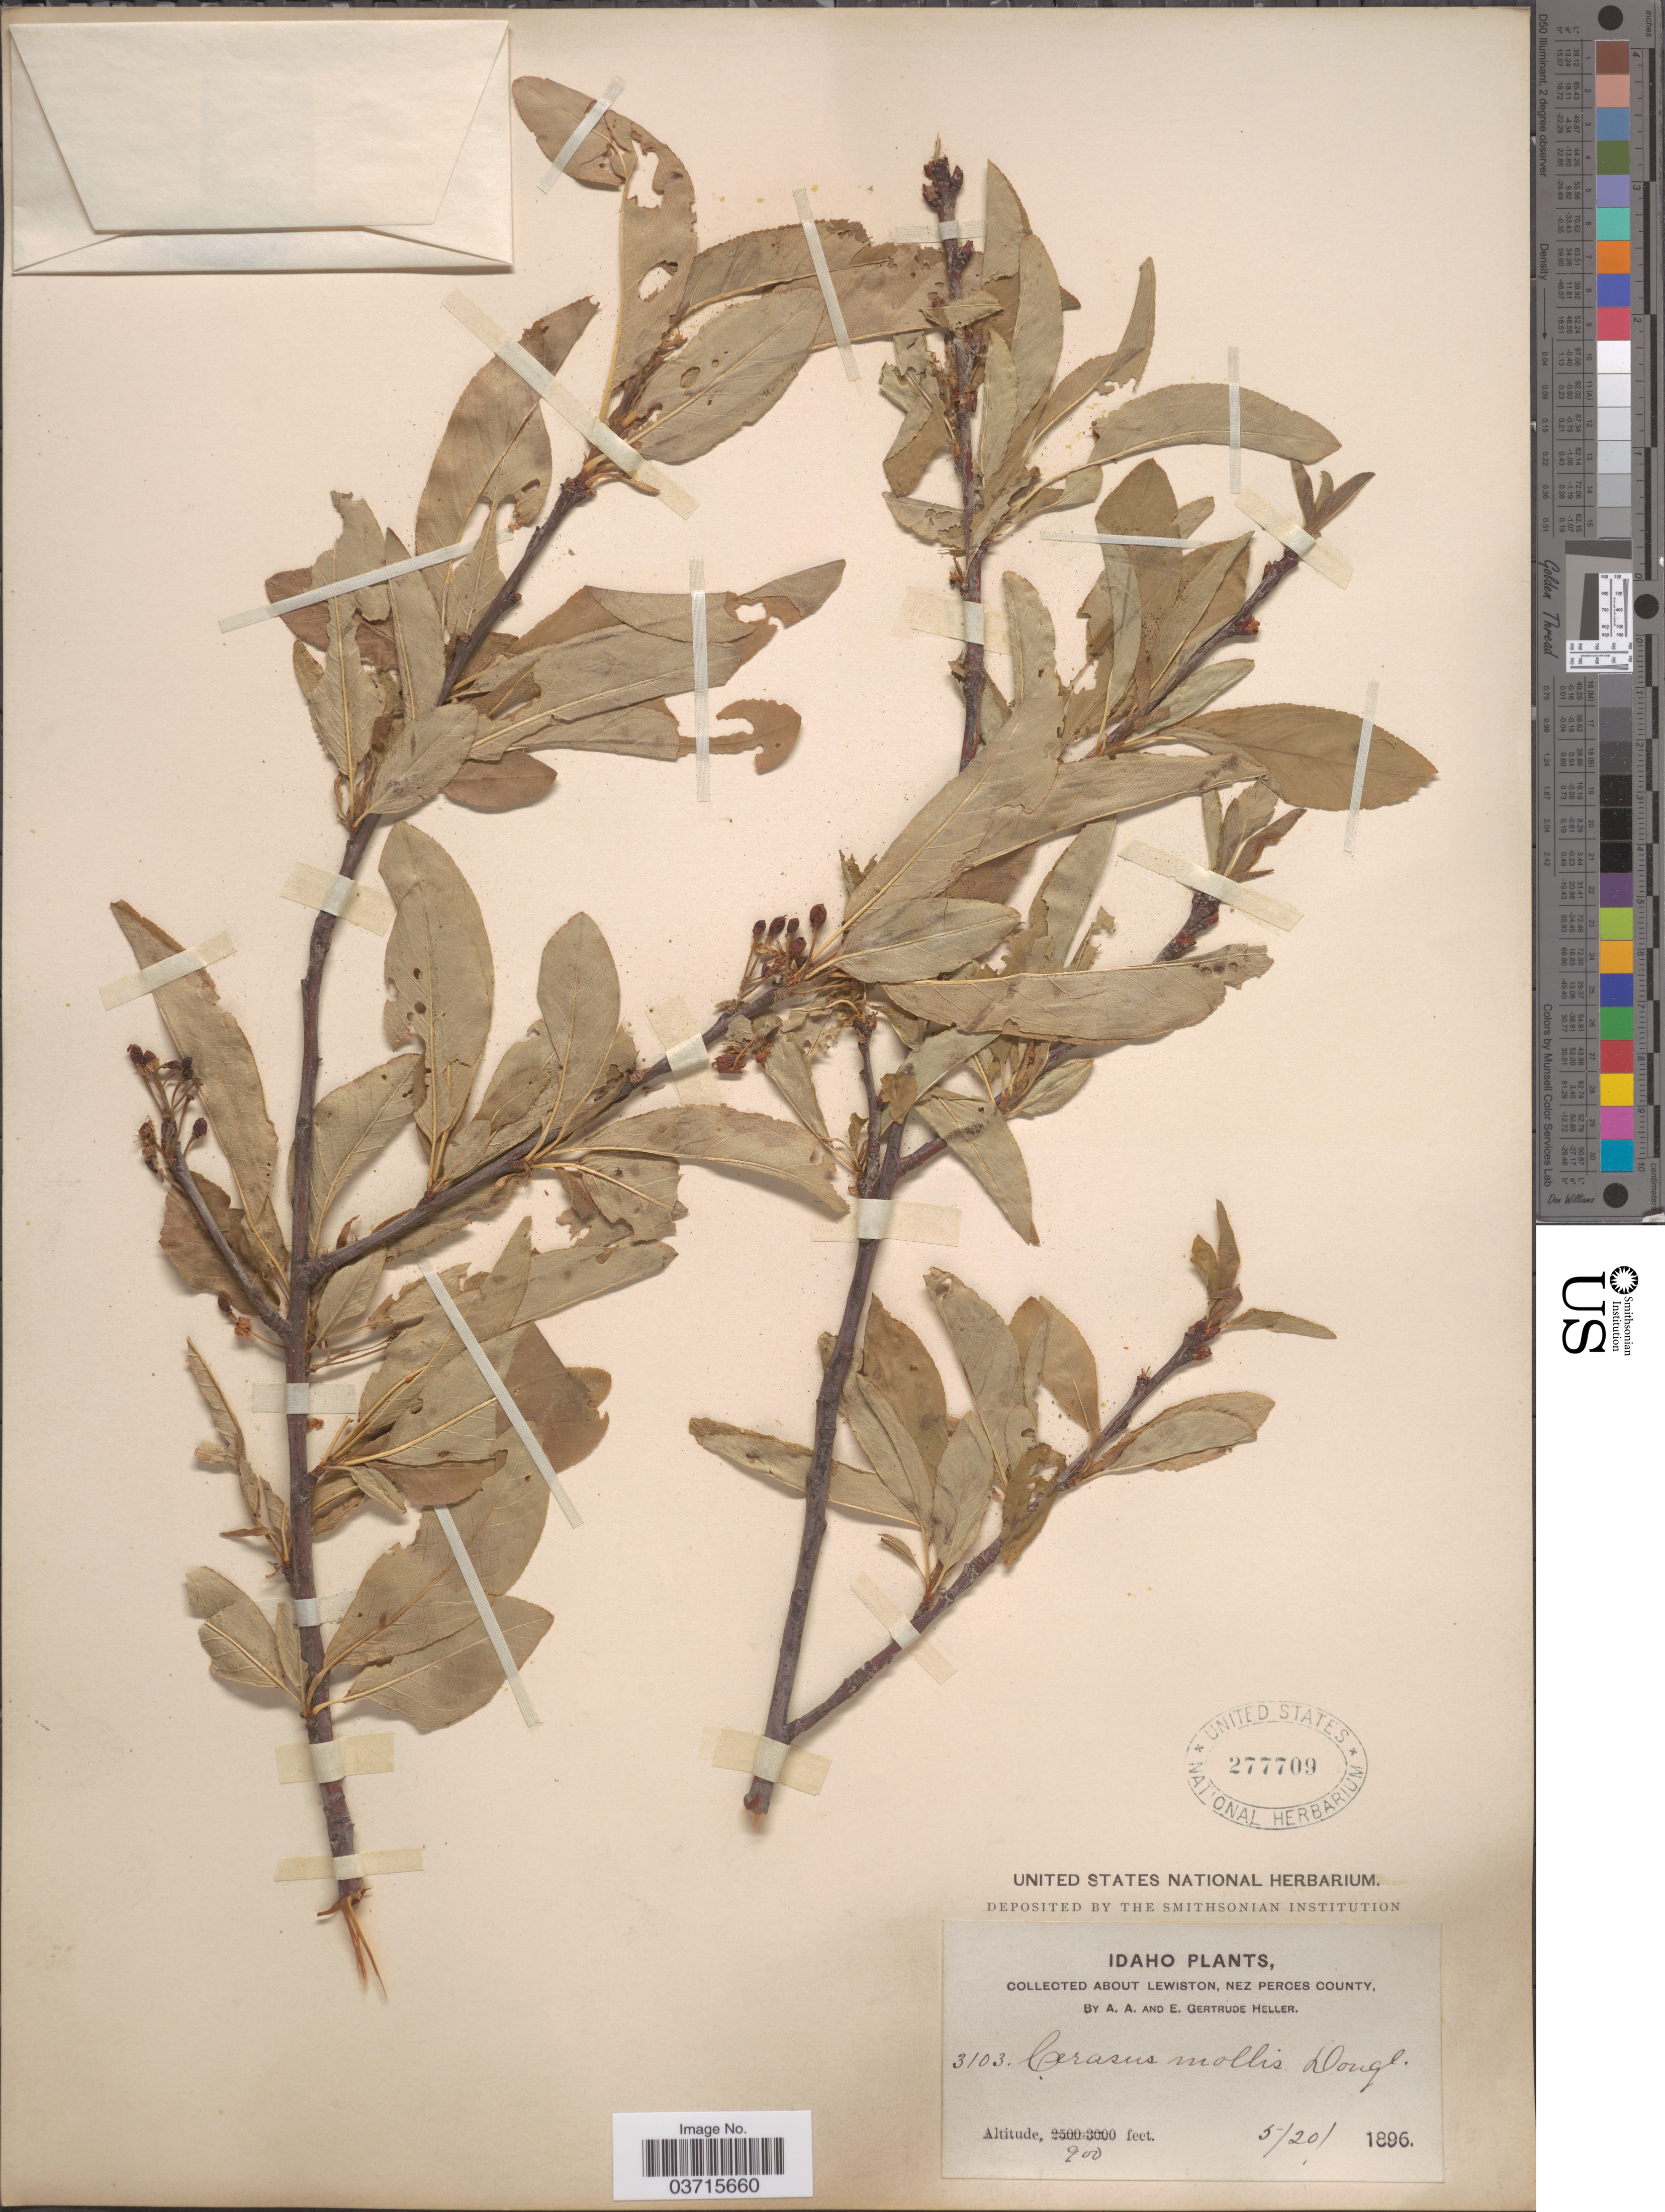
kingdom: Plantae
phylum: Tracheophyta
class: Magnoliopsida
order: Rosales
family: Rosaceae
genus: Prunus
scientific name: Prunus emarginata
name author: (Douglas ex Hook.) Eaton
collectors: A. A. Heller & E. Gertrude Heller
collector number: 3103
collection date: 1896-05-20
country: United States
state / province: Idaho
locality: About Lewiston, Nez Perces County.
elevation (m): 274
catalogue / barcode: US 277709